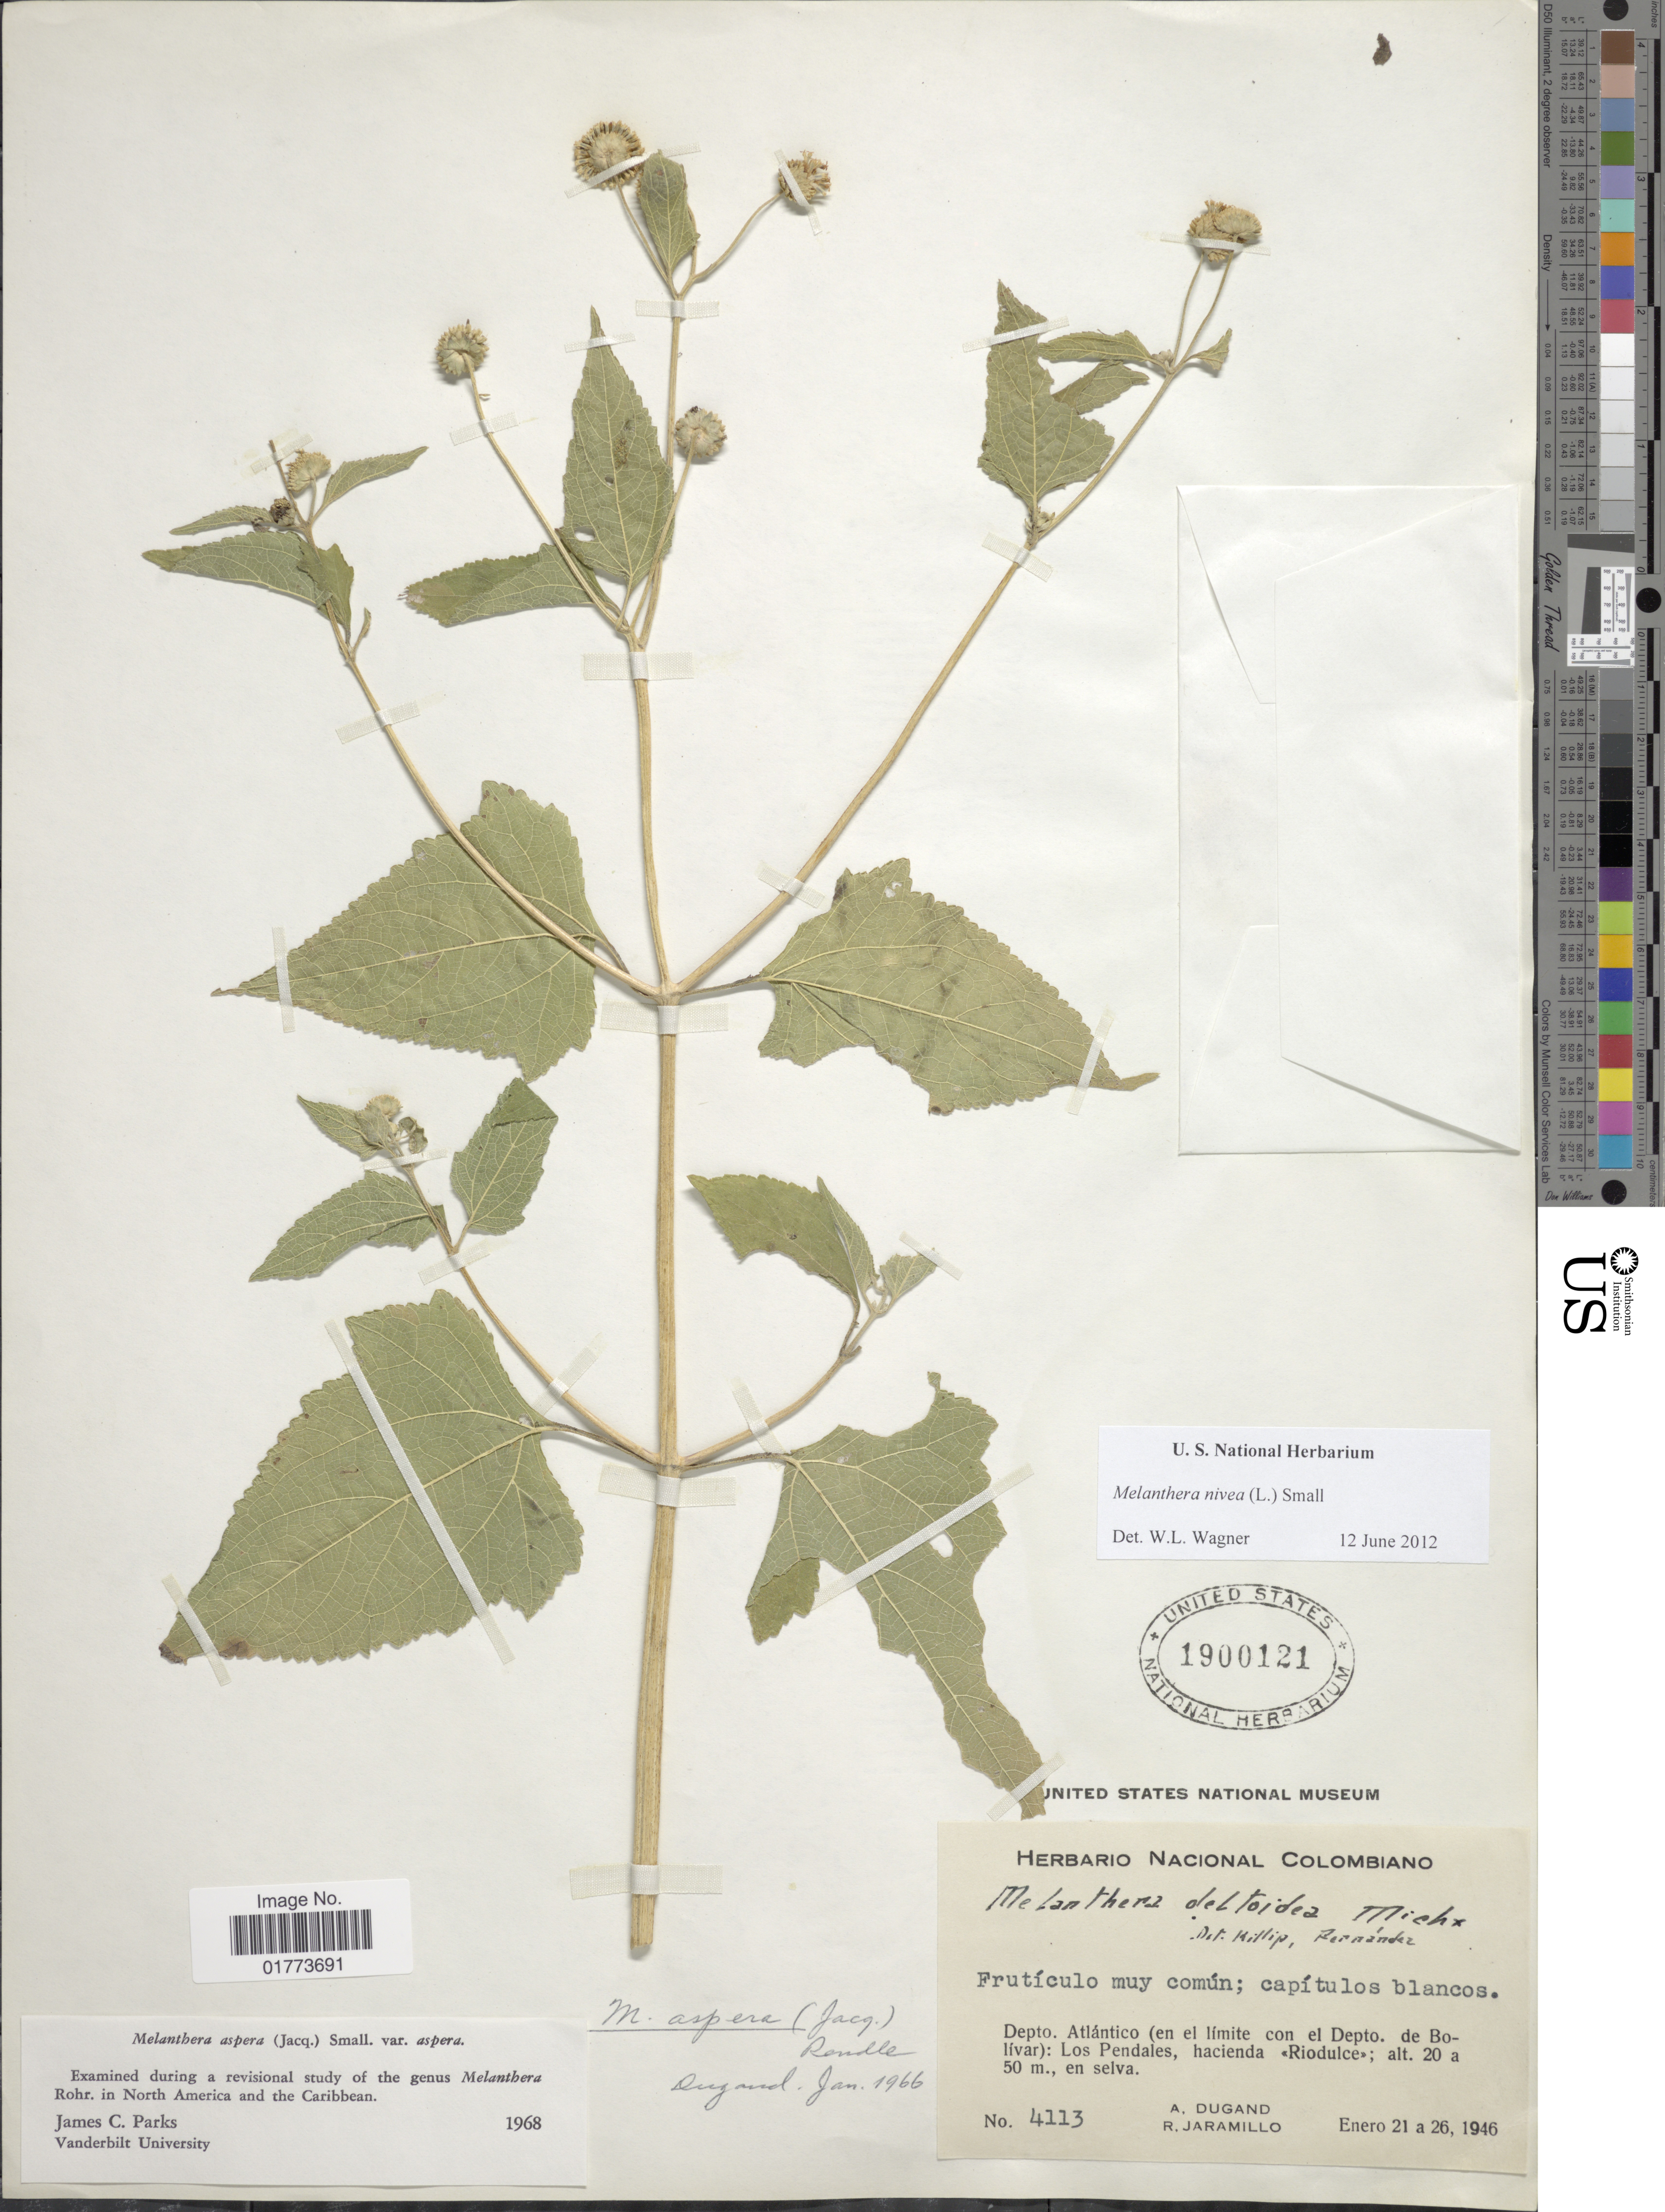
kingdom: Plantae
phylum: Tracheophyta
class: Magnoliopsida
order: Asterales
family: Asteraceae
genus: Melanthera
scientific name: Melanthera nivea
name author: (L.) Small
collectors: A. Dugand & R. Jaramillo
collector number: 4113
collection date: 1946-01-21/1946-01-26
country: Colombia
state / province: Atlántico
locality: Depto. Atlántico (en el limite con el Depto. de Bolivar): Los Pendales, hacienda Riodulce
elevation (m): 20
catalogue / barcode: US 1900121